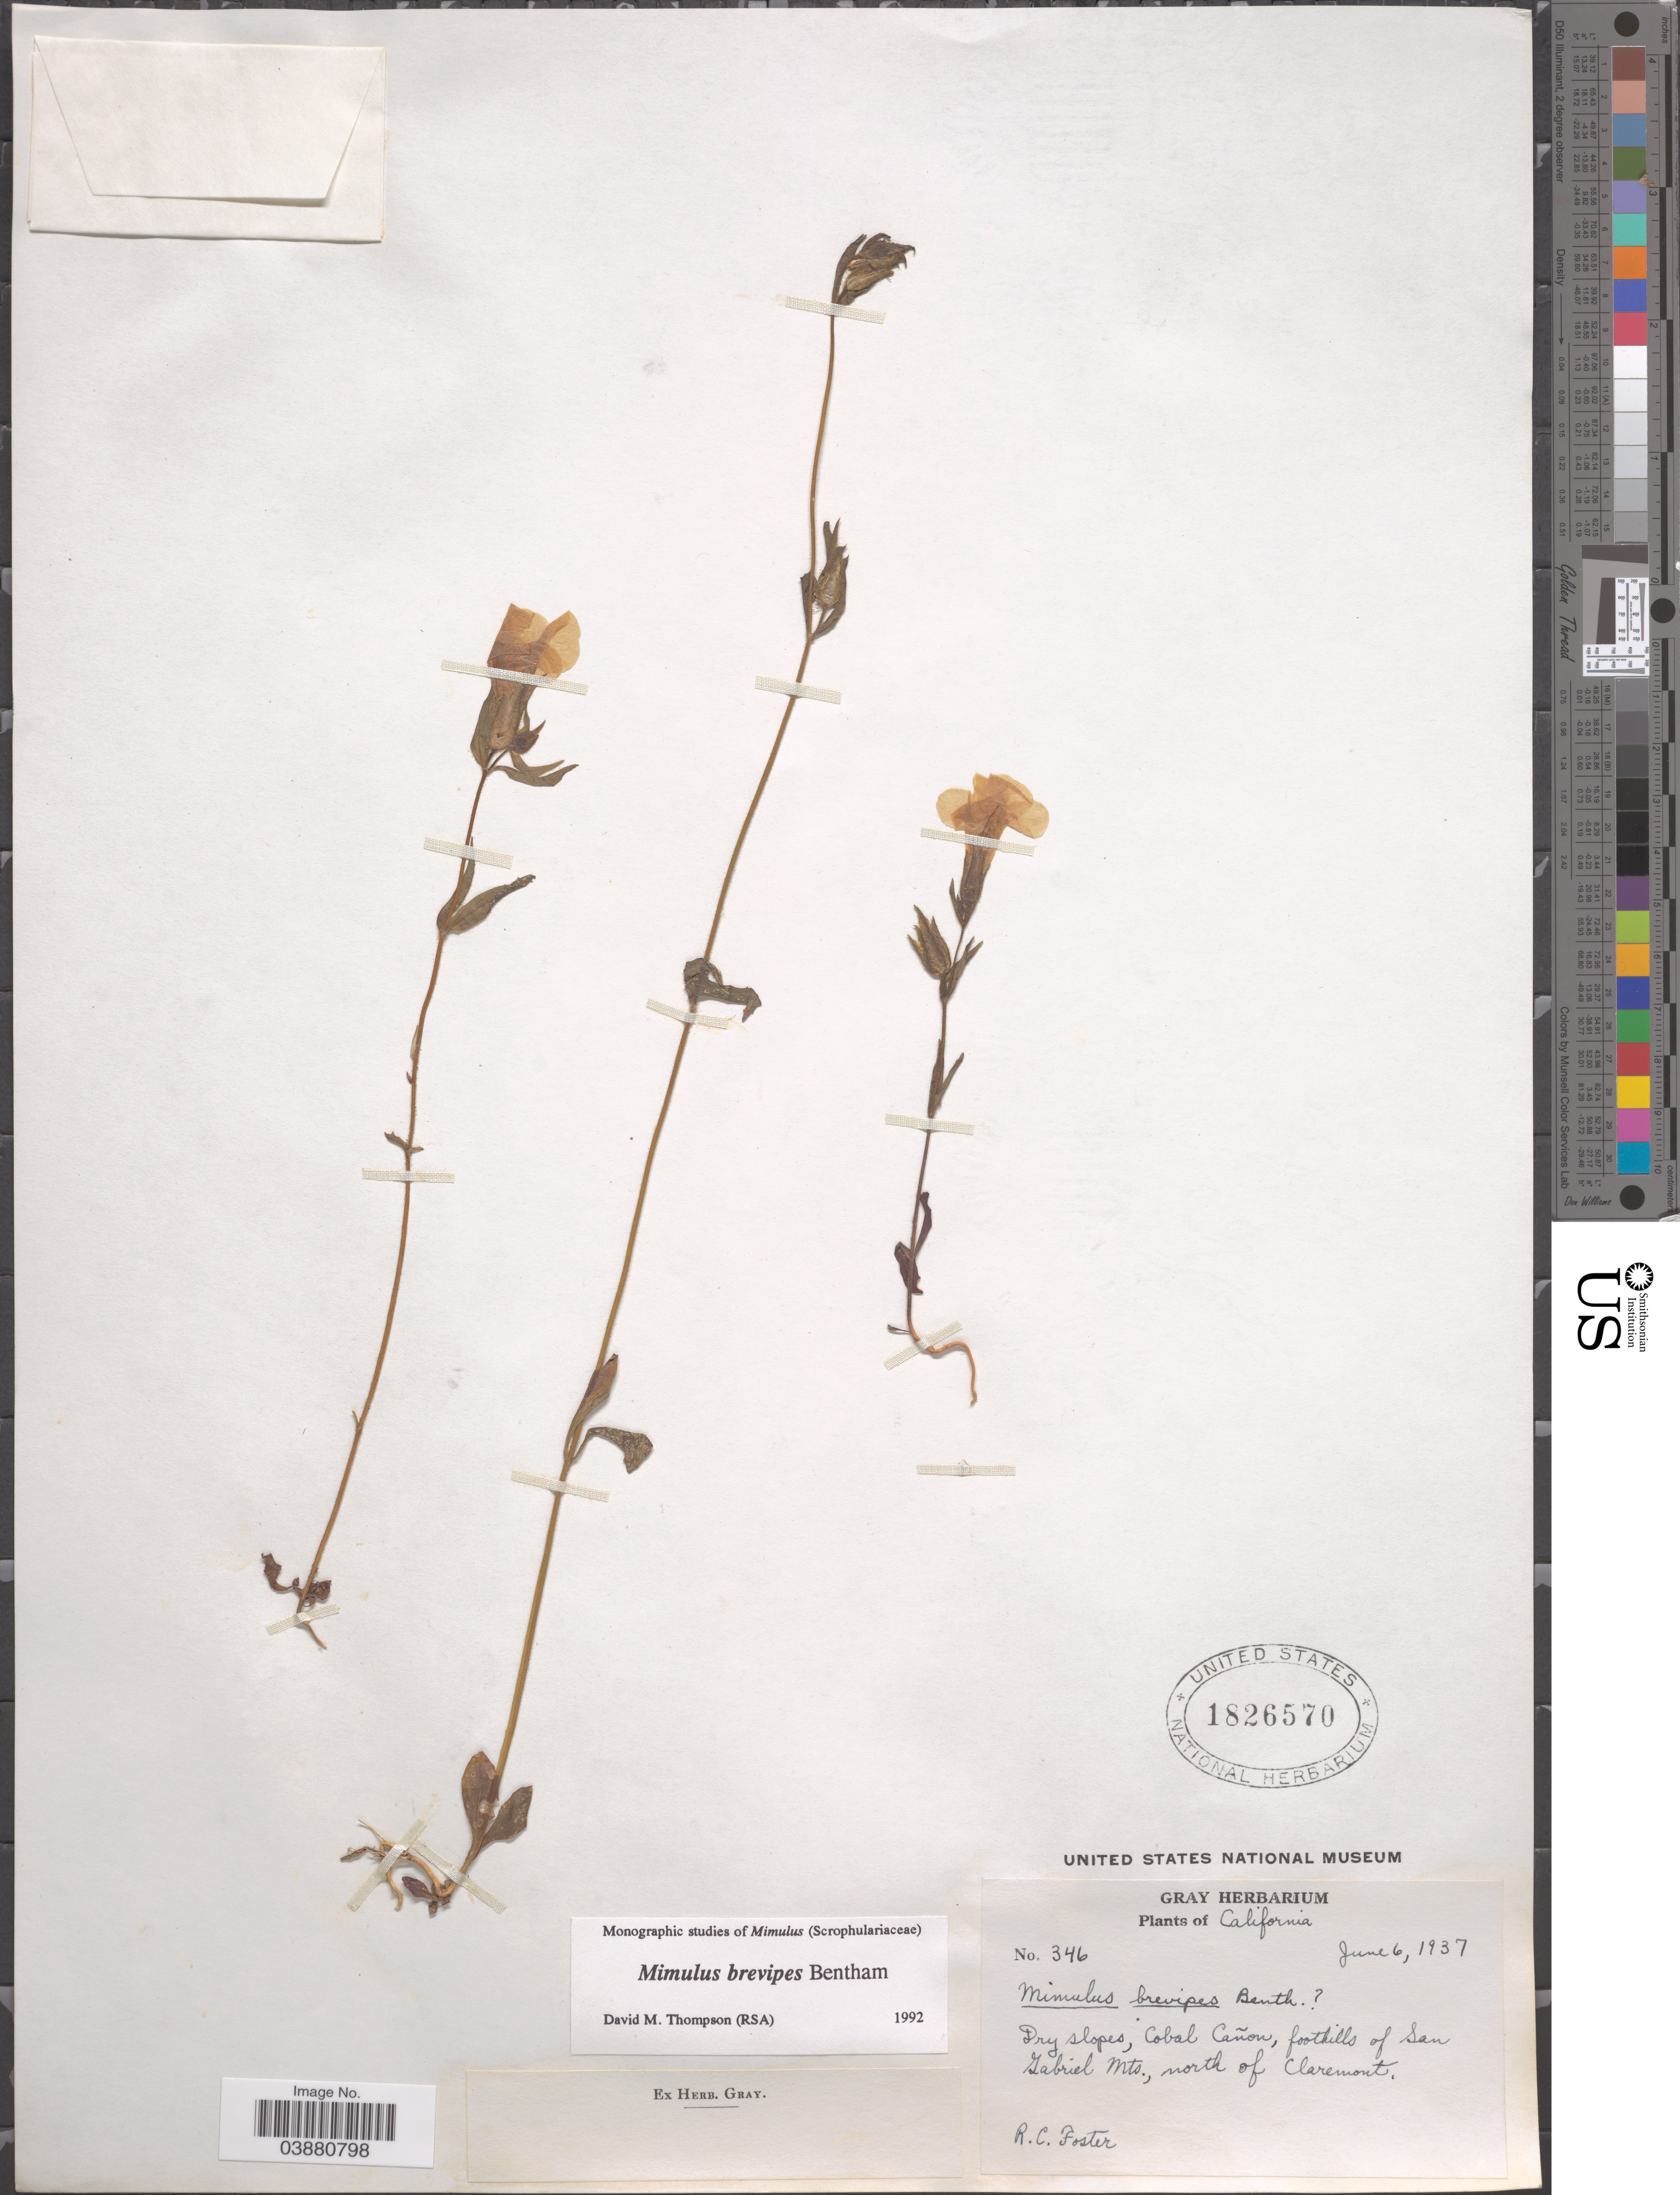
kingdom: Plantae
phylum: Tracheophyta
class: Magnoliopsida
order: Lamiales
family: Phrymaceae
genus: Mimulus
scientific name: Mimulus brevipes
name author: Benth.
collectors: R. C. Foster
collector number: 346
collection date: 1937-06-06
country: United States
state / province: California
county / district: Los Angeles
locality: Dry slopes, Cobal Cañon, foothills of San Gabriel Mts., north of Claremont.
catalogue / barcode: US 1826570